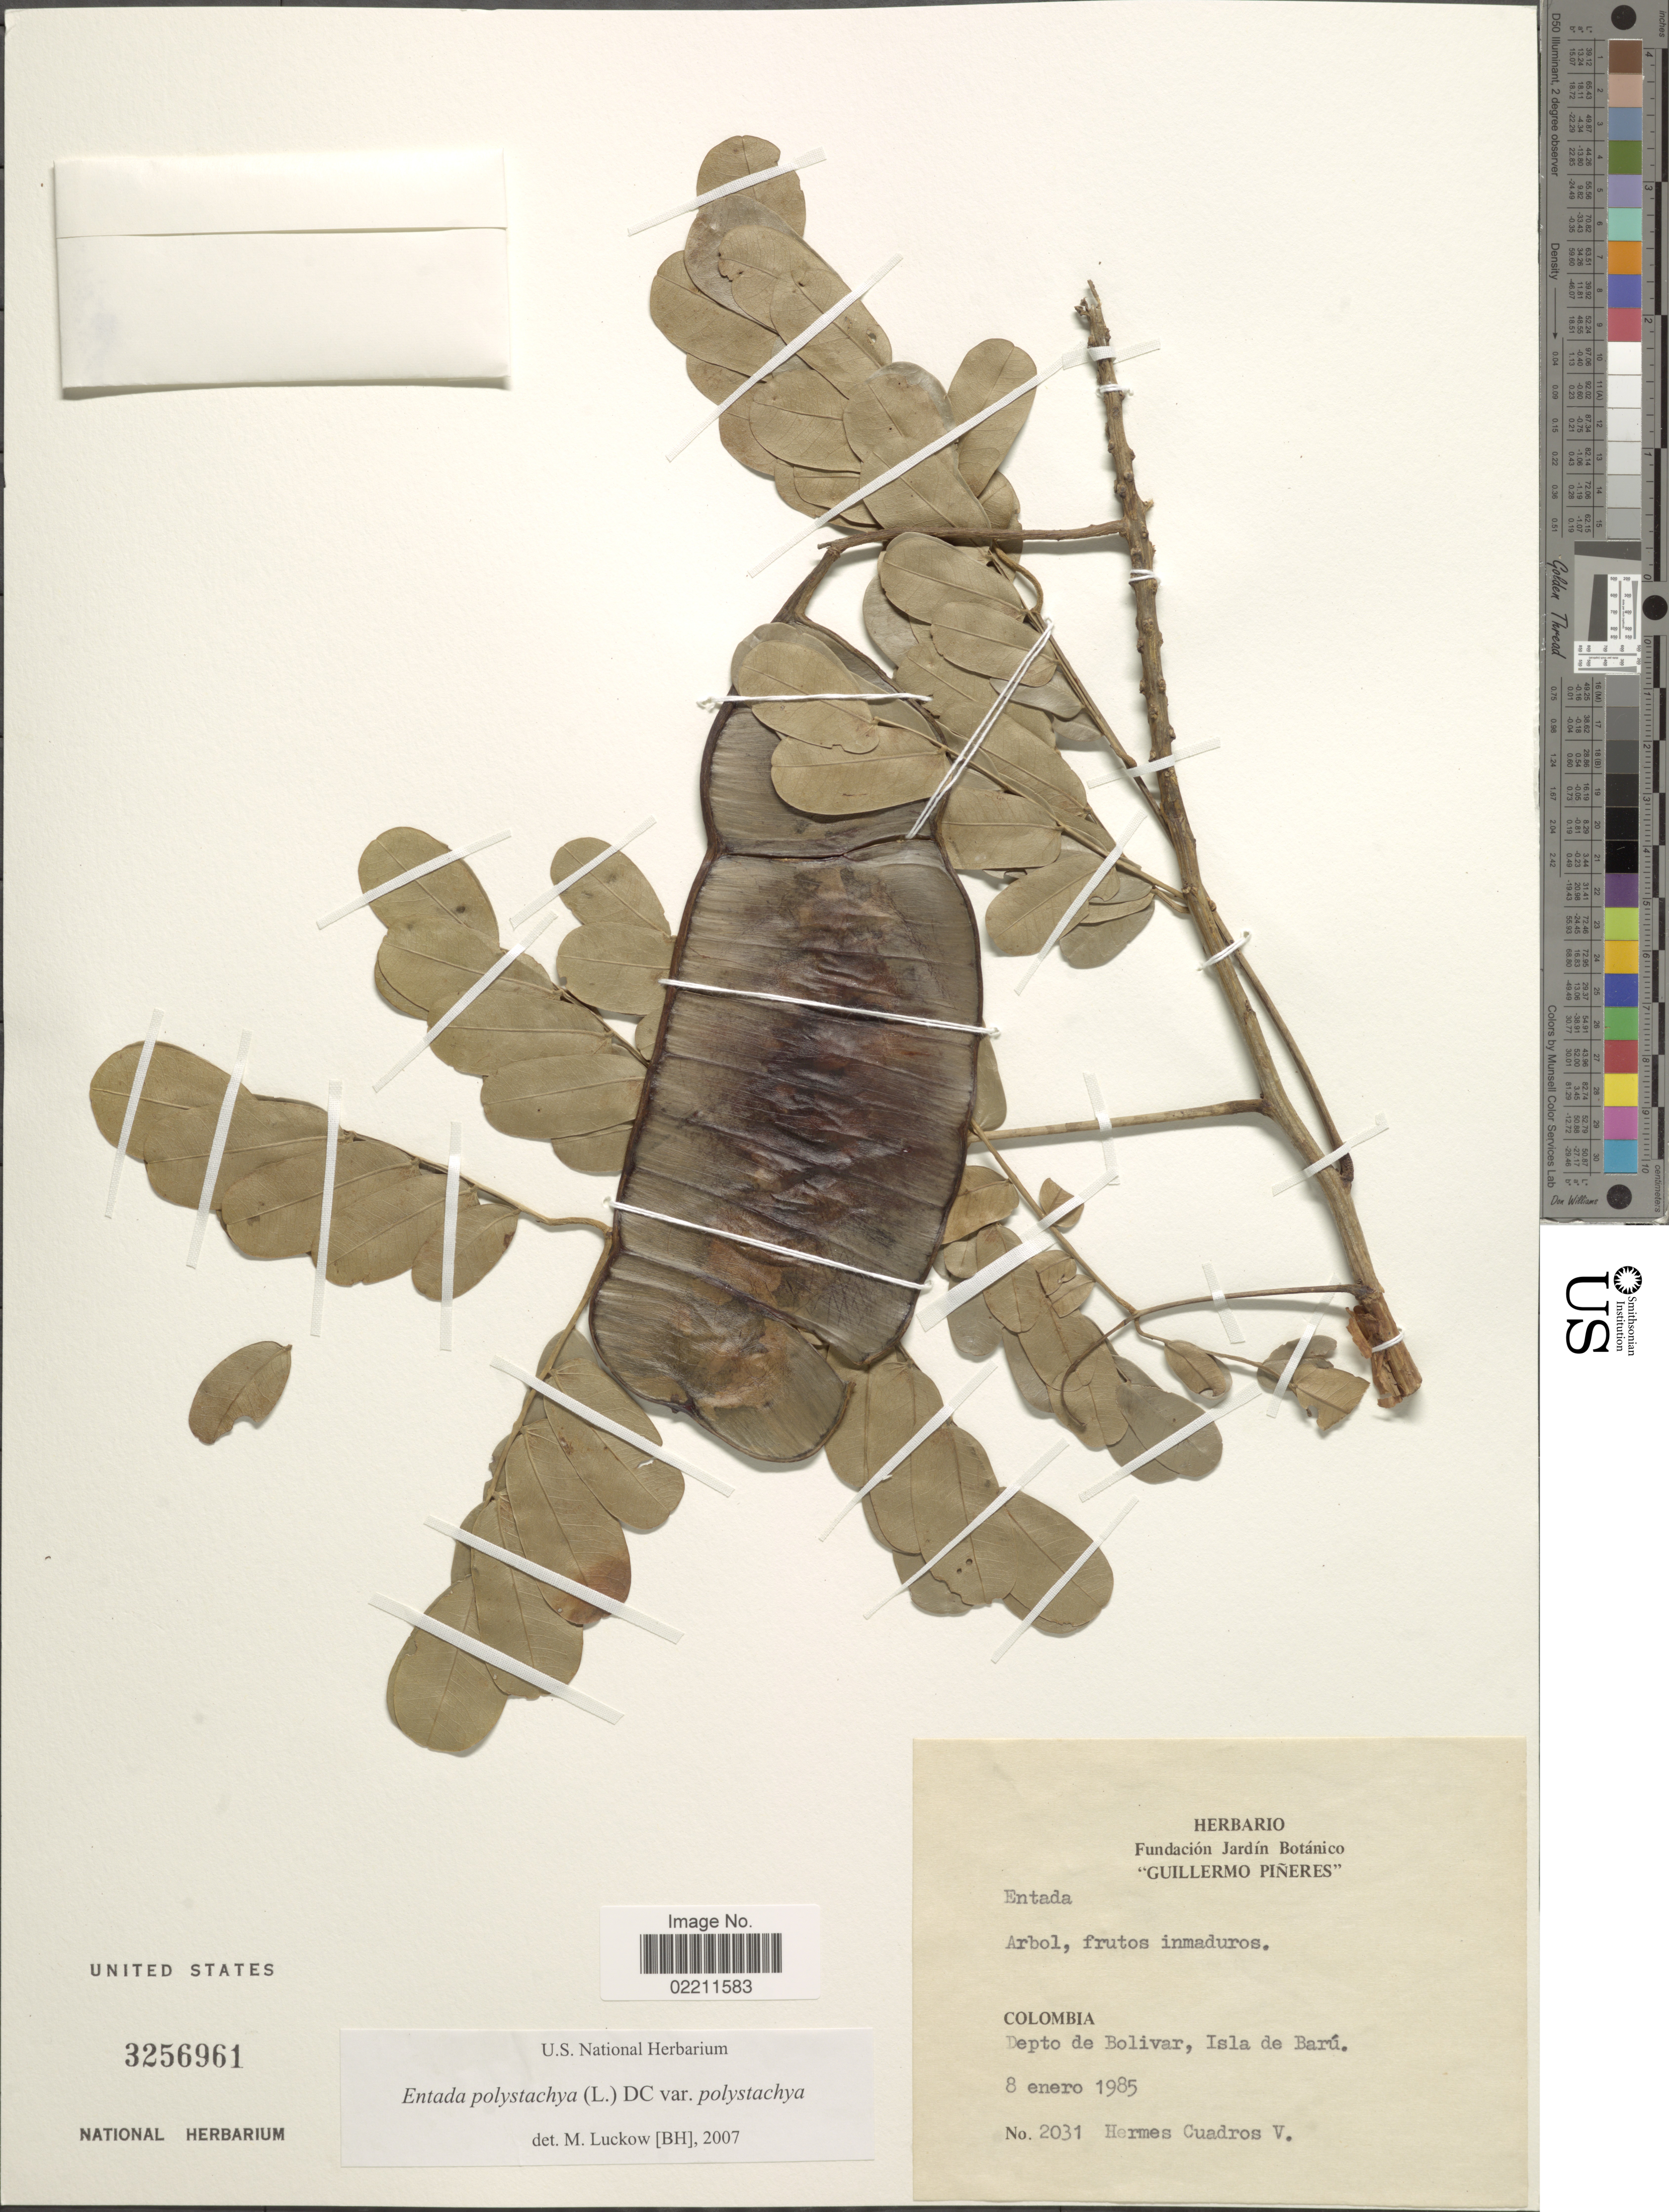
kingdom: Plantae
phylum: Tracheophyta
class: Magnoliopsida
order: Fabales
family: Fabaceae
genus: Entada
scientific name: Entada polystachya var. polystachya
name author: (L.) DC.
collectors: H. Cuadros V.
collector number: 2031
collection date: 1985-01-08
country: Colombia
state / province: Bolívar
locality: Colombia, Depto de Bolivar, Isla de Baru.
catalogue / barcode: US 3256961